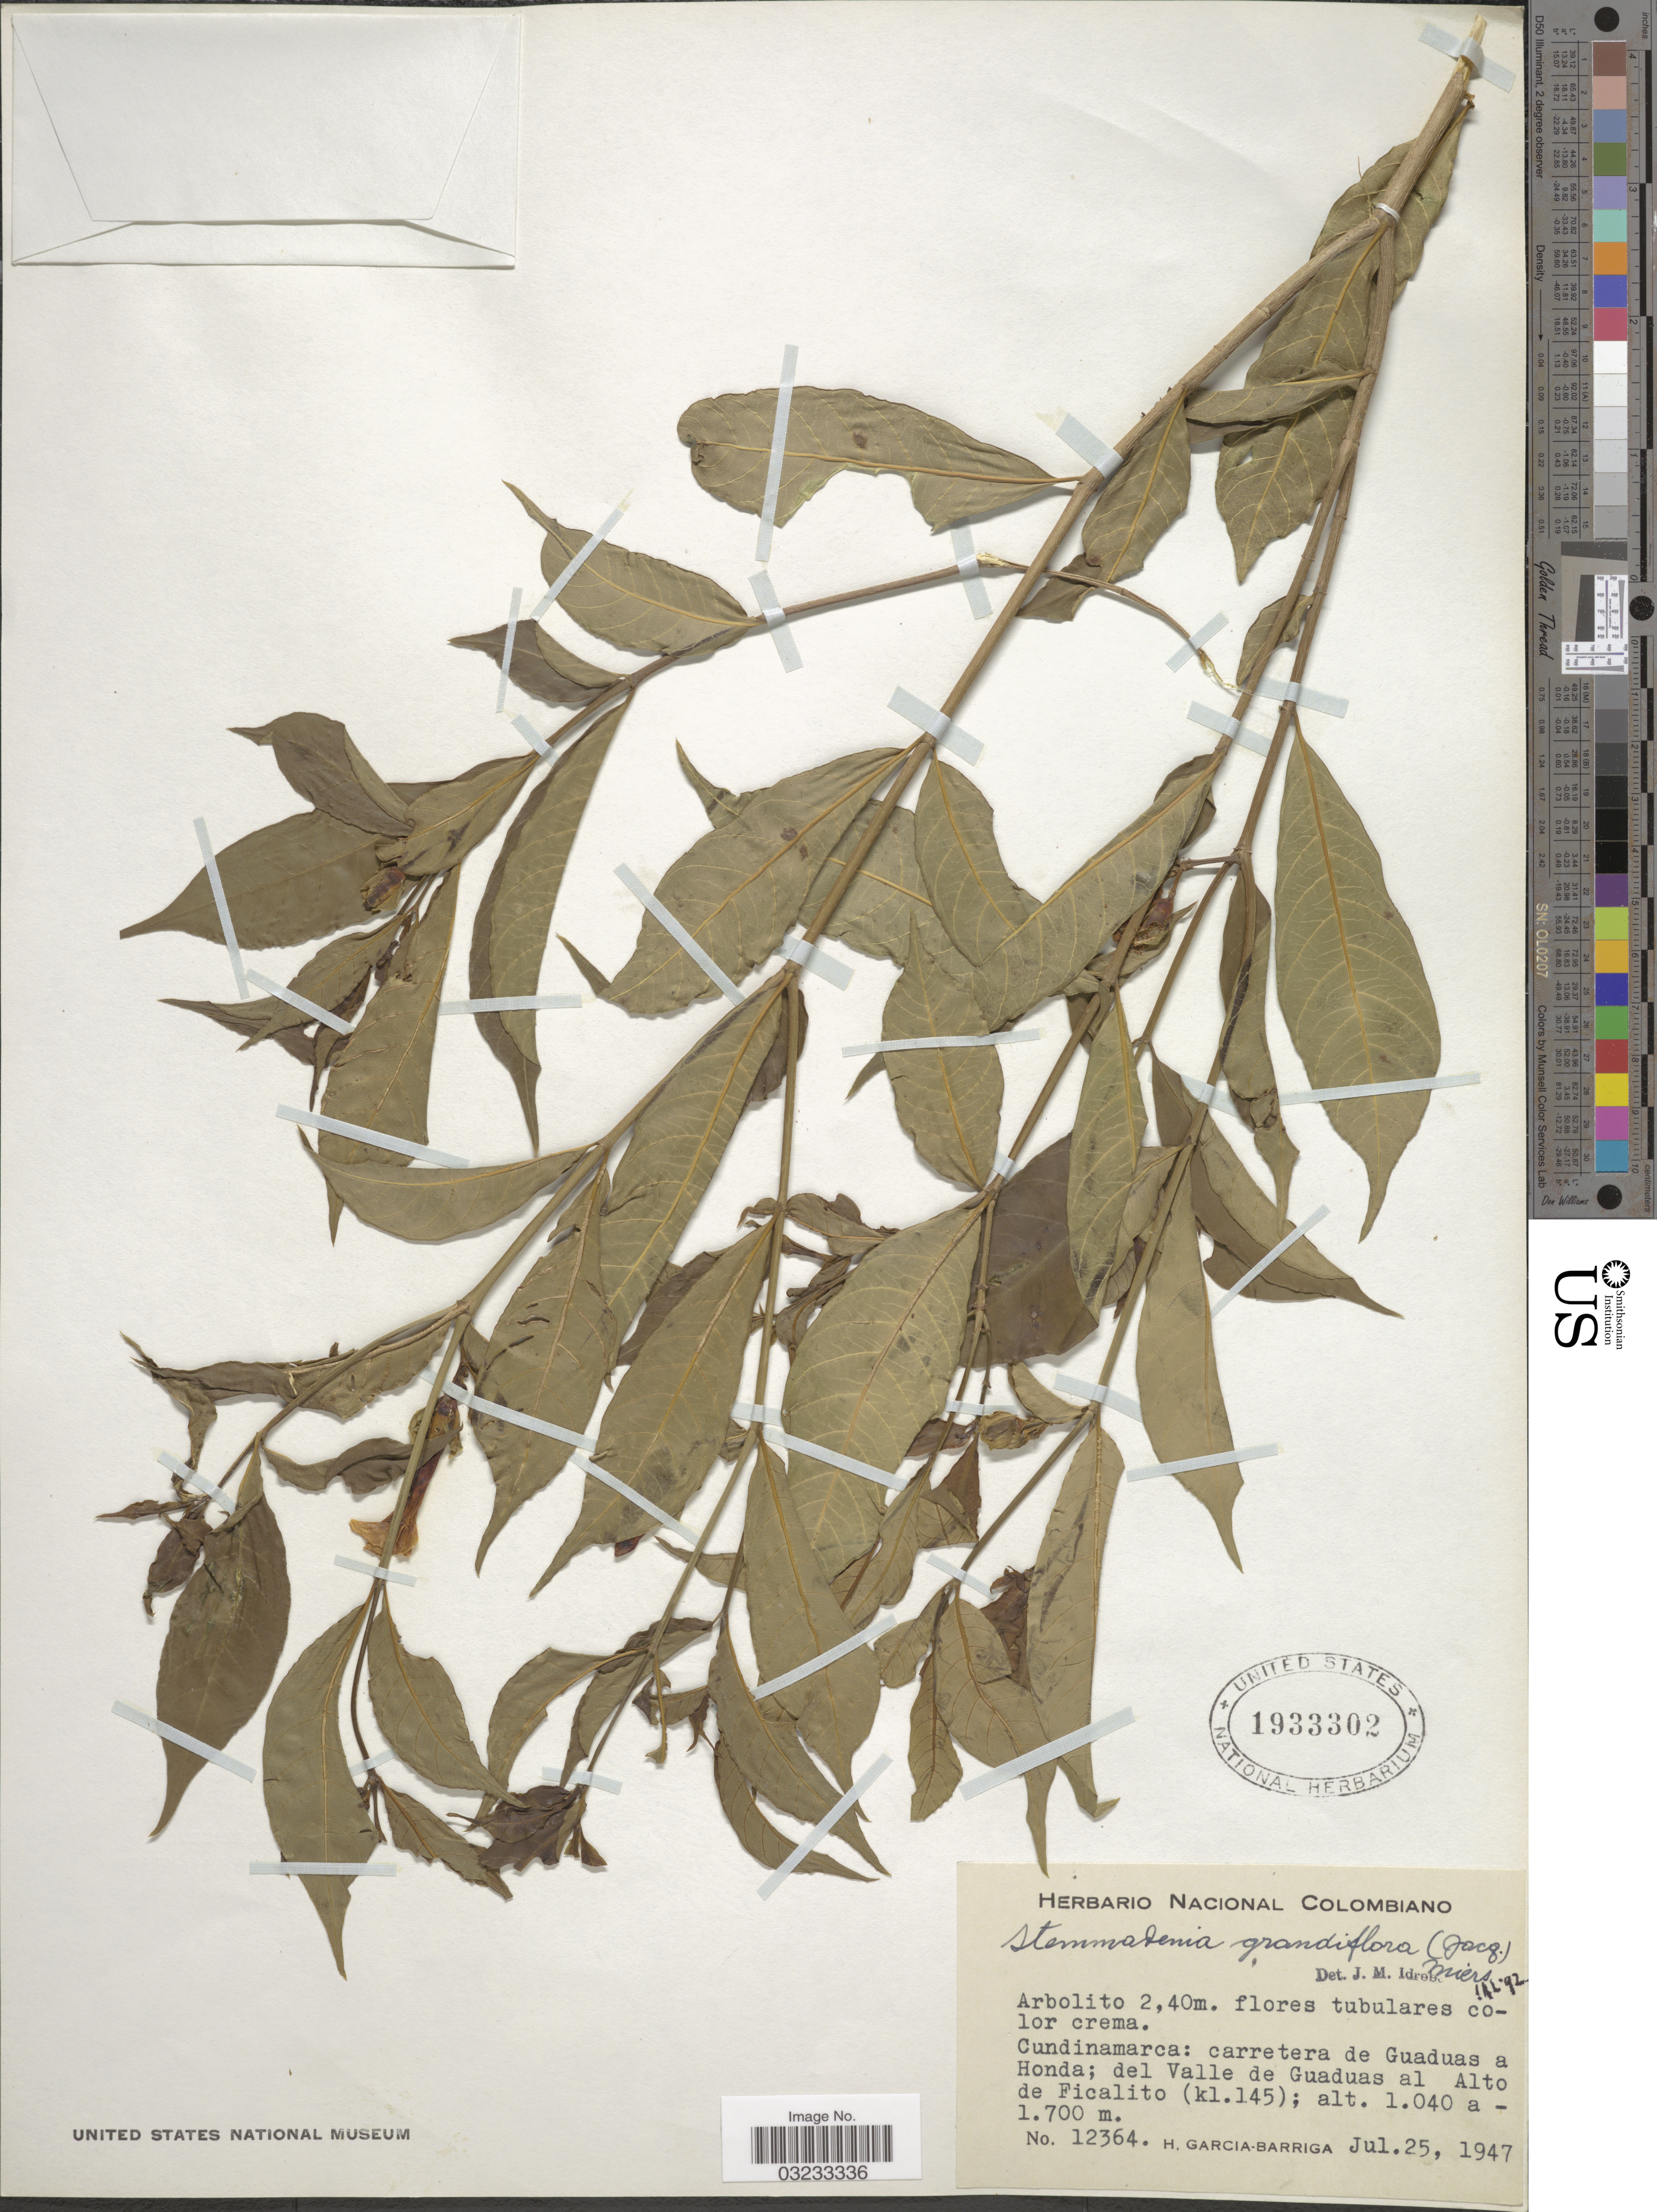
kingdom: Plantae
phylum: Tracheophyta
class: Magnoliopsida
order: Gentianales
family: Apocynaceae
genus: Stemmadenia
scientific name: Stemmadenia grandiflora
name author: (Jacq.) Miers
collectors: H. García Barriga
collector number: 12364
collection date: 1947-07-25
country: Colombia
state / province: Cundinamarca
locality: Carretera de Guaduas a Honda; del Valle de Guaduas al Alto de Ficalito (kl. 145).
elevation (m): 1040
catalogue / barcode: US 1933302